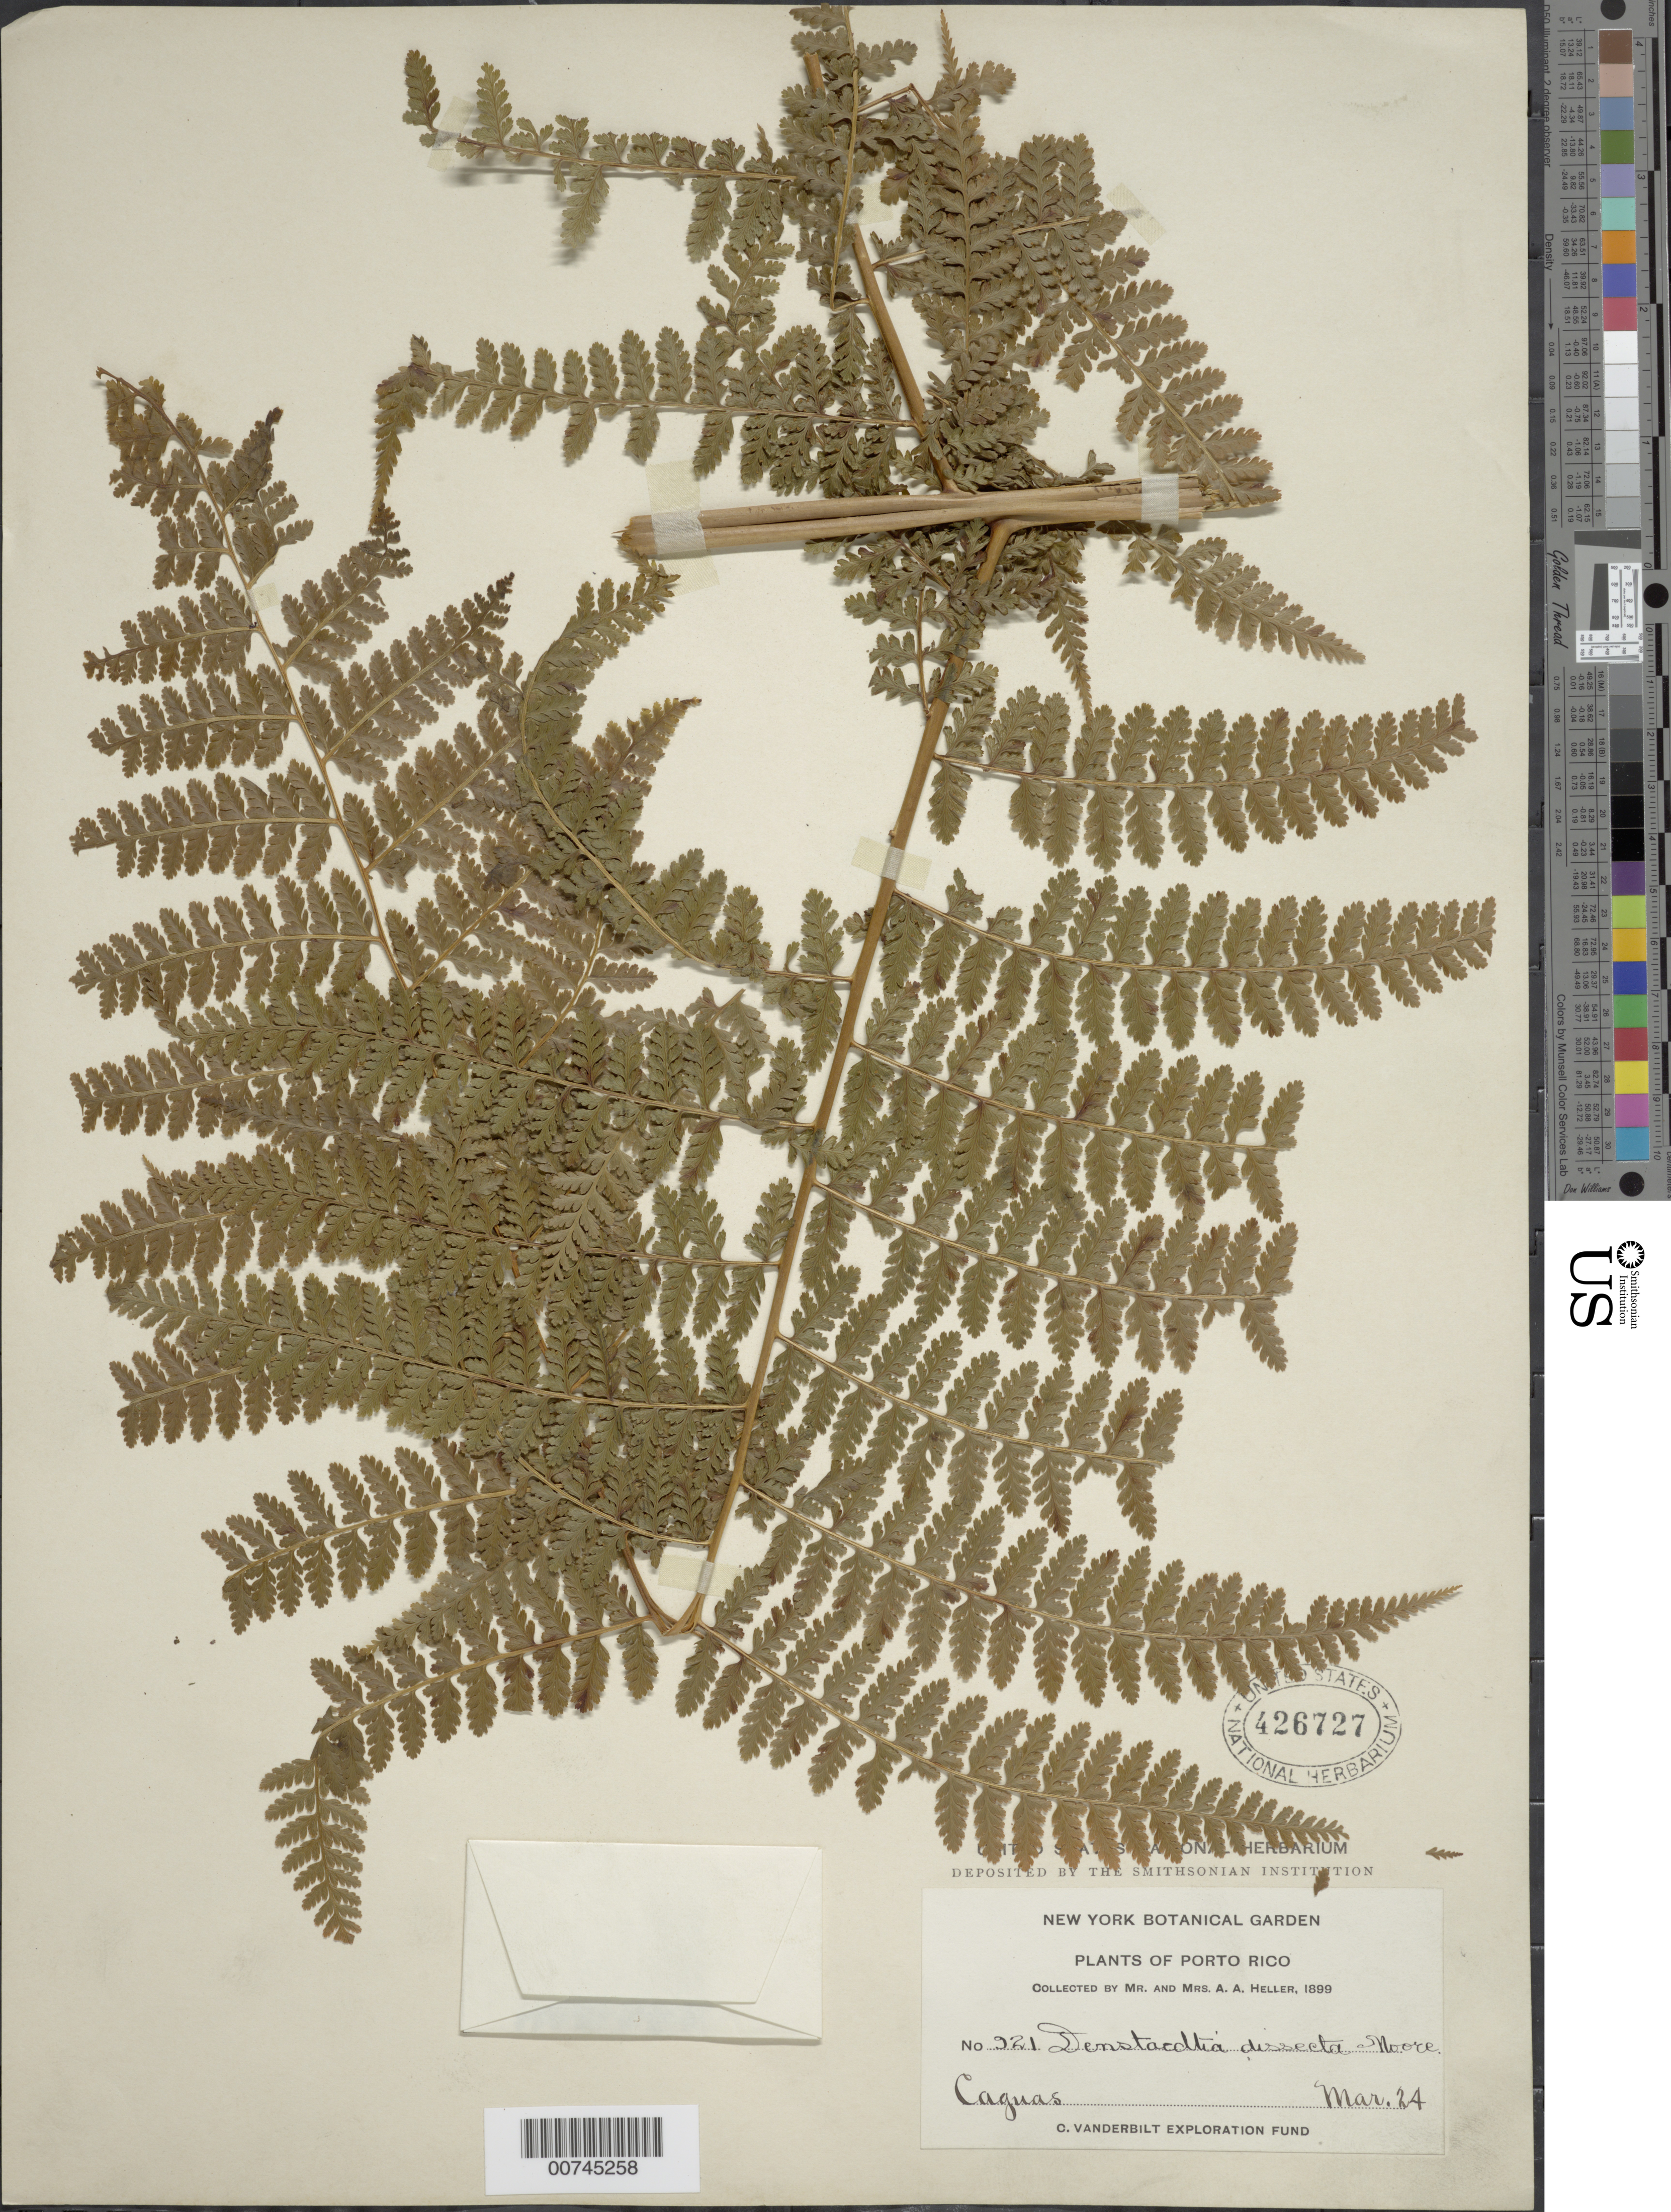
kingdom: Plantae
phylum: Tracheophyta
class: Polypodiopsida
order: Polypodiales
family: Dennstaedtiaceae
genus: Dennstaedtia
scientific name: Dennstaedtia cicutaria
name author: (Sw.) T. Moore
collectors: A. A. Heller & E. G. Heller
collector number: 921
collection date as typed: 24 Mar 1899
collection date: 1899-03-24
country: Puerto Rico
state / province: Caguas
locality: Caguas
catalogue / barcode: US 426727